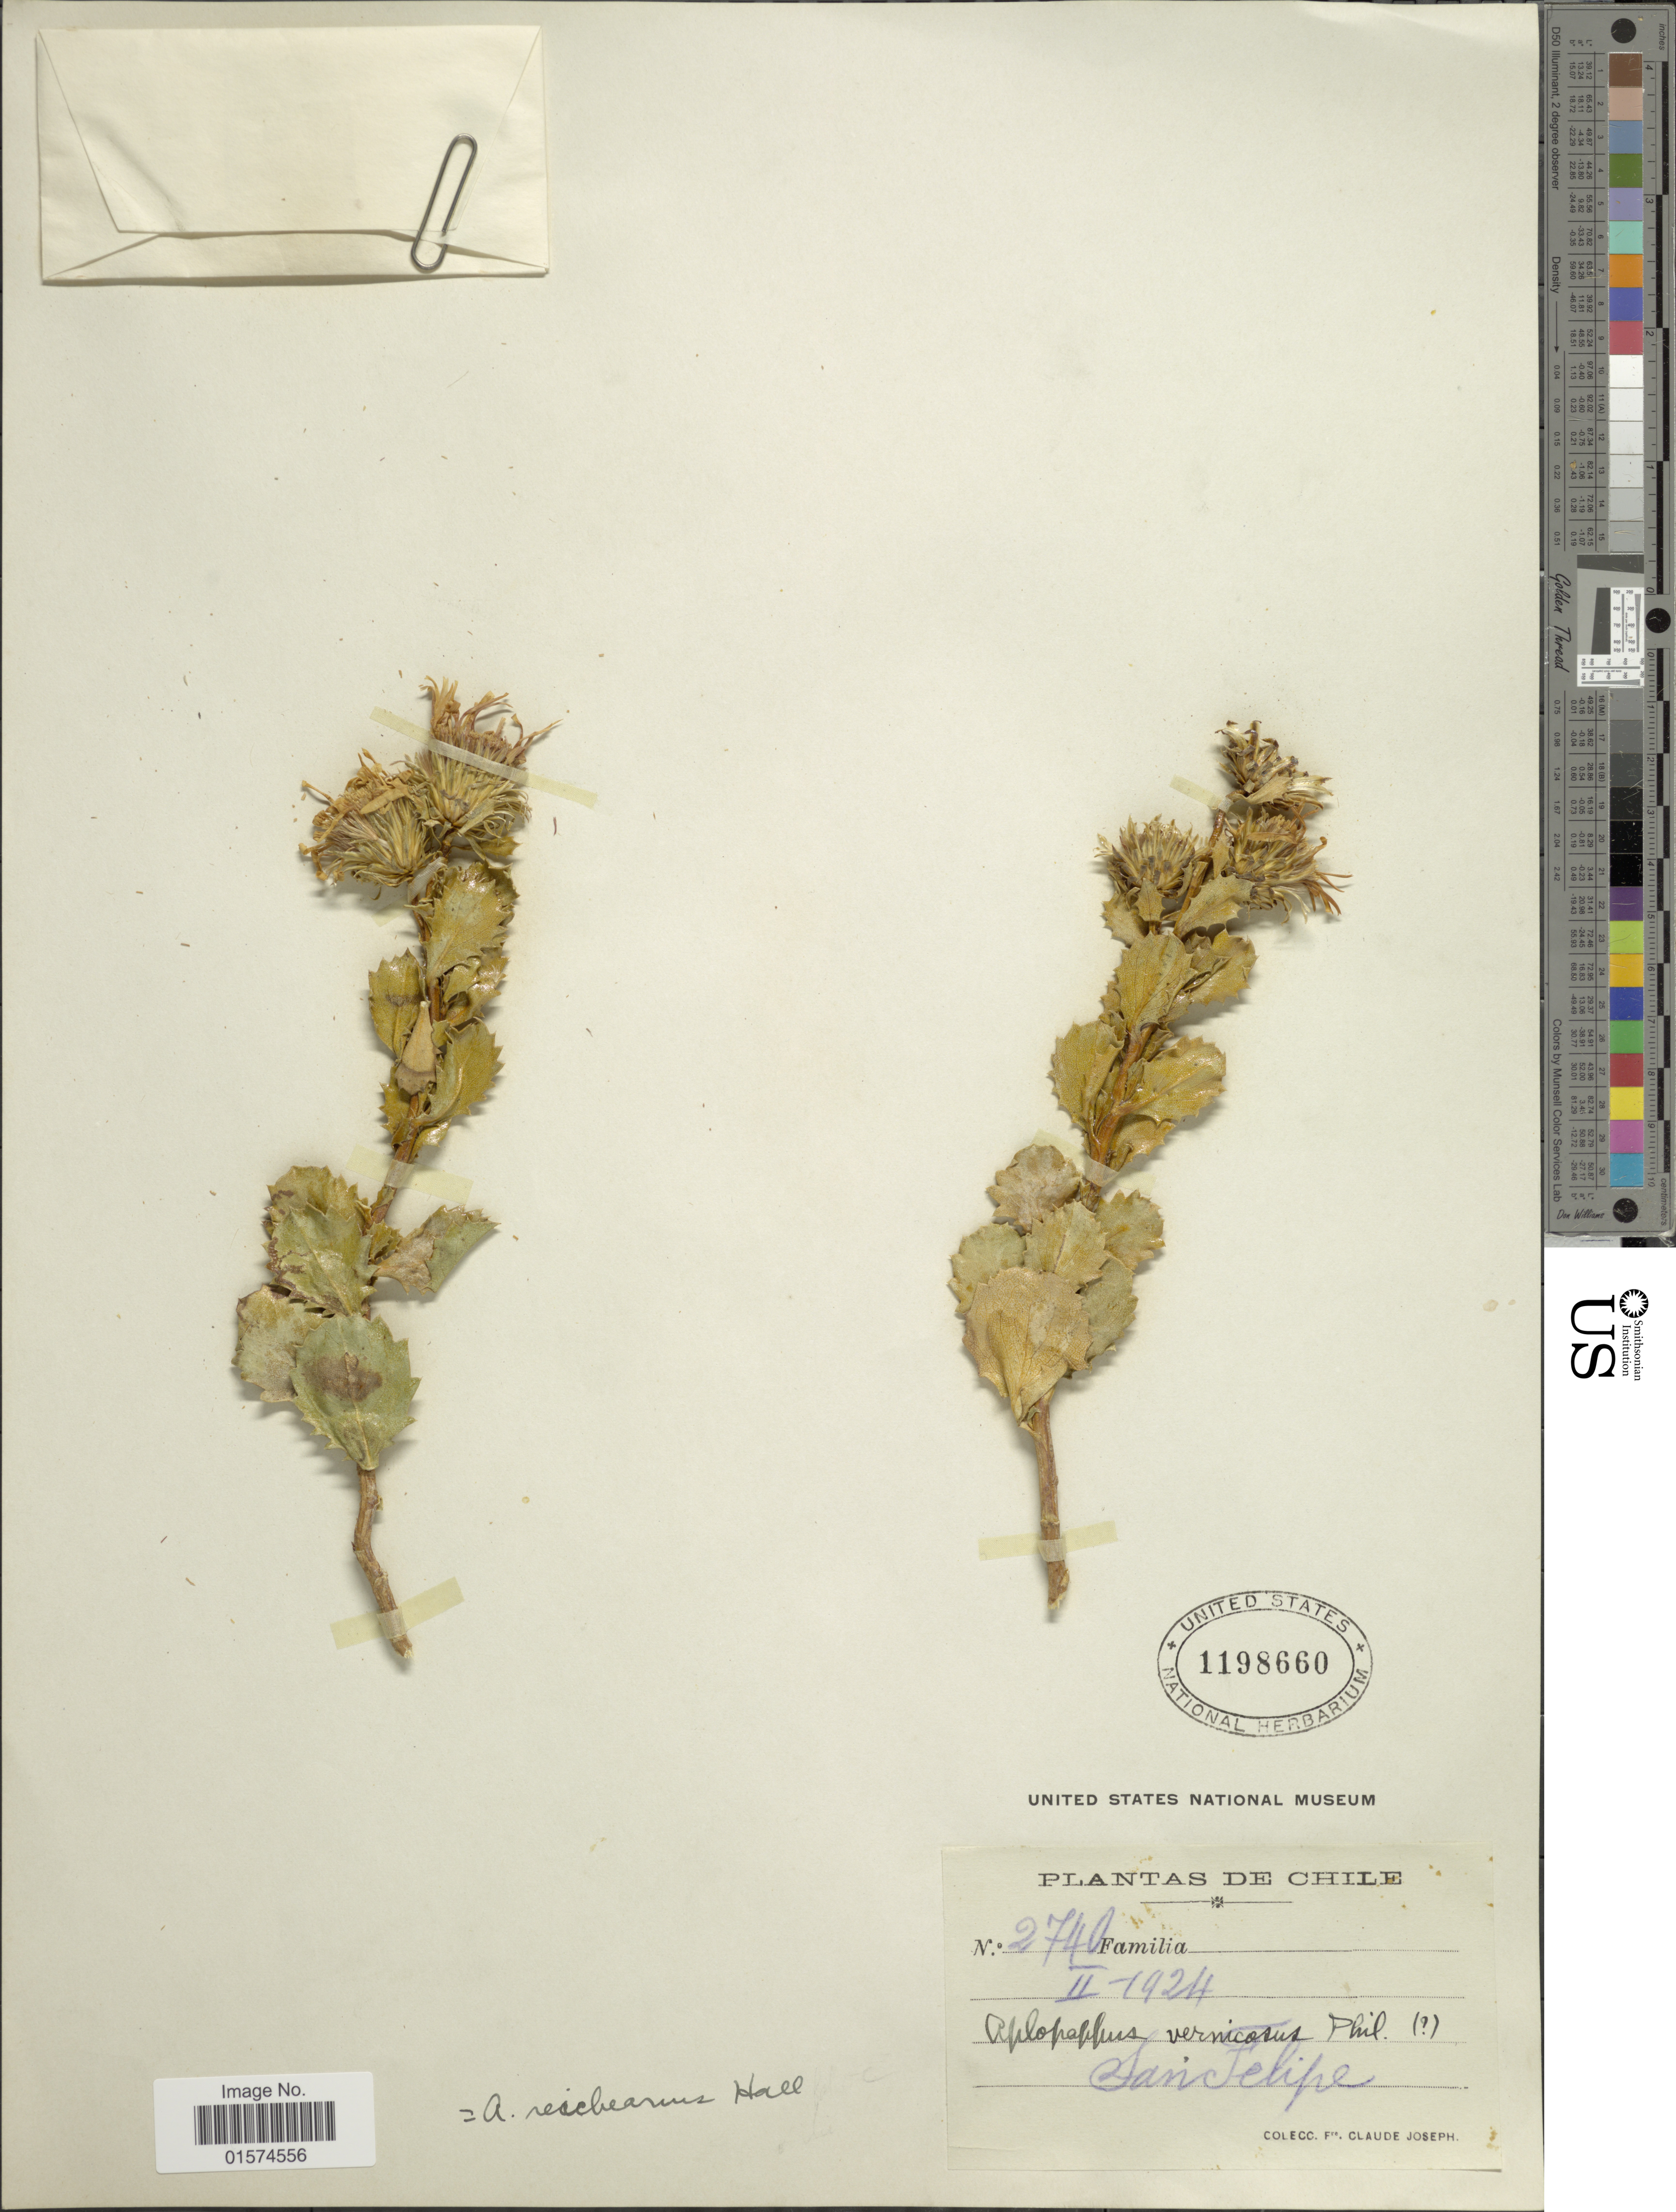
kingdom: Plantae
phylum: Tracheophyta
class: Magnoliopsida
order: Asterales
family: Asteraceae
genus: Haplopappus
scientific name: Haplopappus reicheanus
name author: H.C. Hall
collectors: Frere Claude Joseph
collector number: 2740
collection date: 1924-02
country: Chile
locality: San Felipe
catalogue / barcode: US 1198660